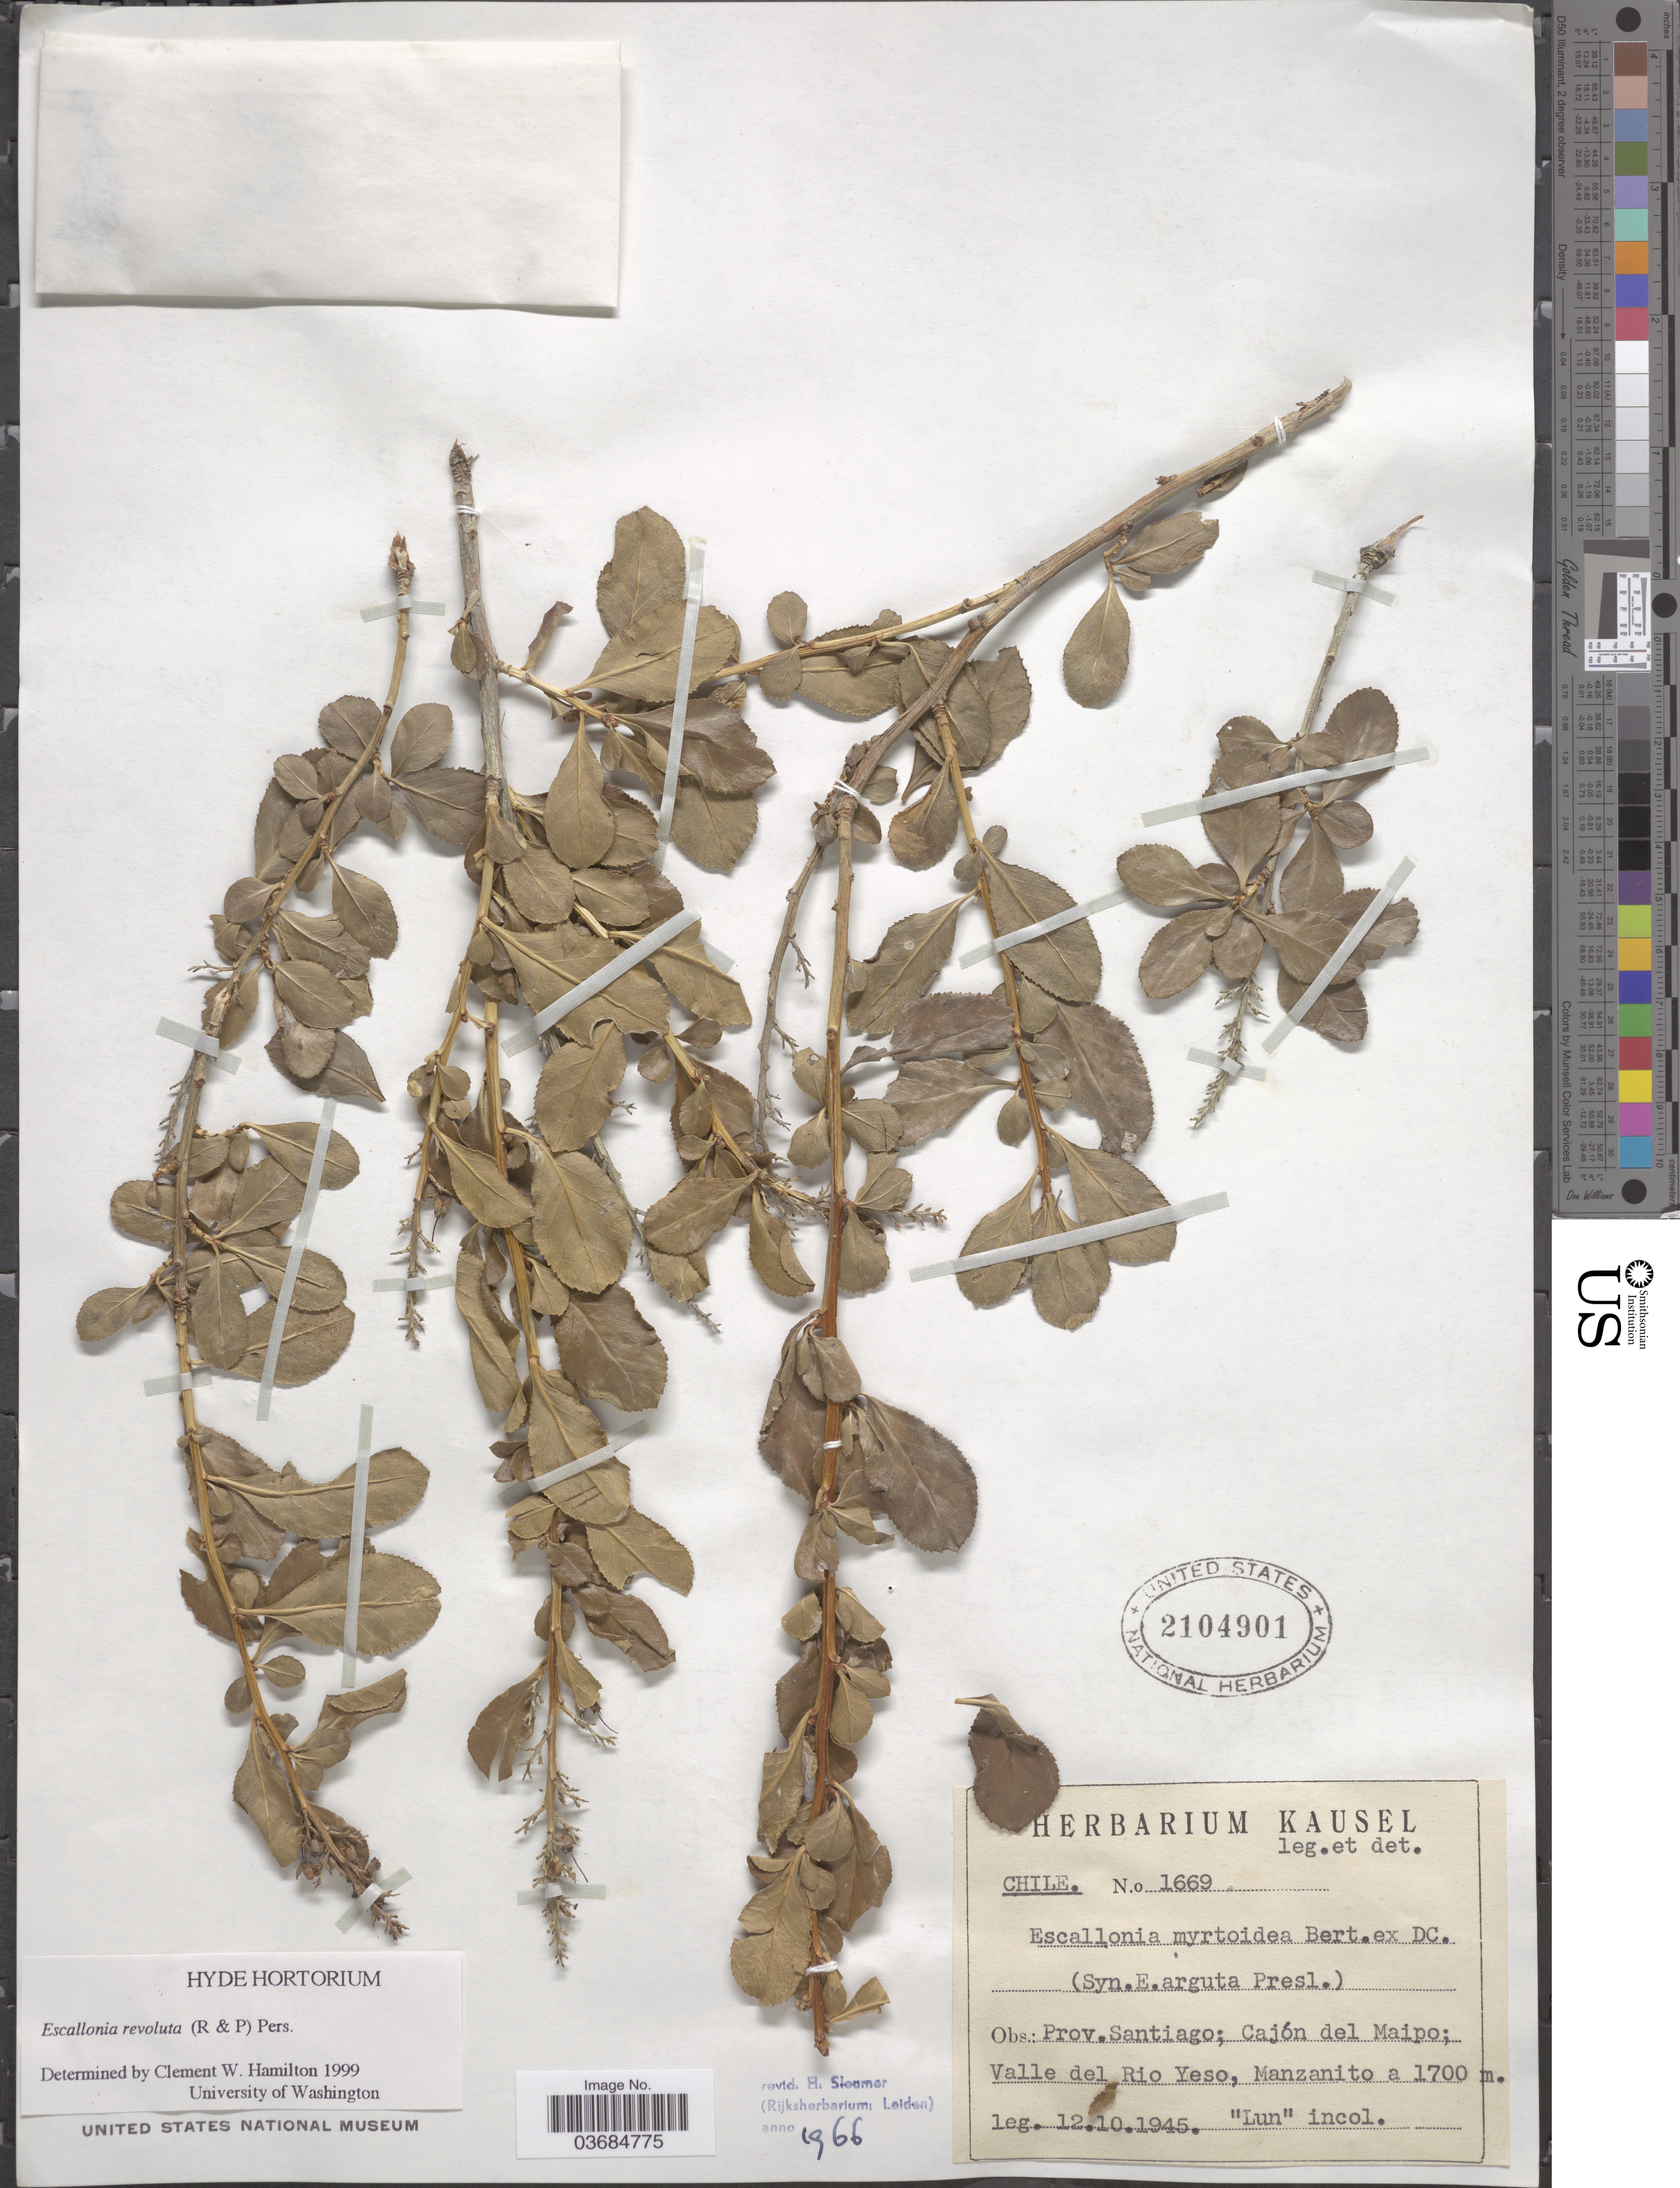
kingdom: Plantae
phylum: Tracheophyta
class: Magnoliopsida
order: Escalloniales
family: Escalloniaceae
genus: Escallonia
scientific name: Escallonia revoluta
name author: (Ruiz & Pav.) Pers.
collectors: Ex herb. Kausel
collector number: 1669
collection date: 1945-10-12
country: Chile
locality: Prov. Santiago; Cajón del Maipo; Valle del Rio Yeso, Manzanito.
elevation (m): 1700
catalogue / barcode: US 2104901